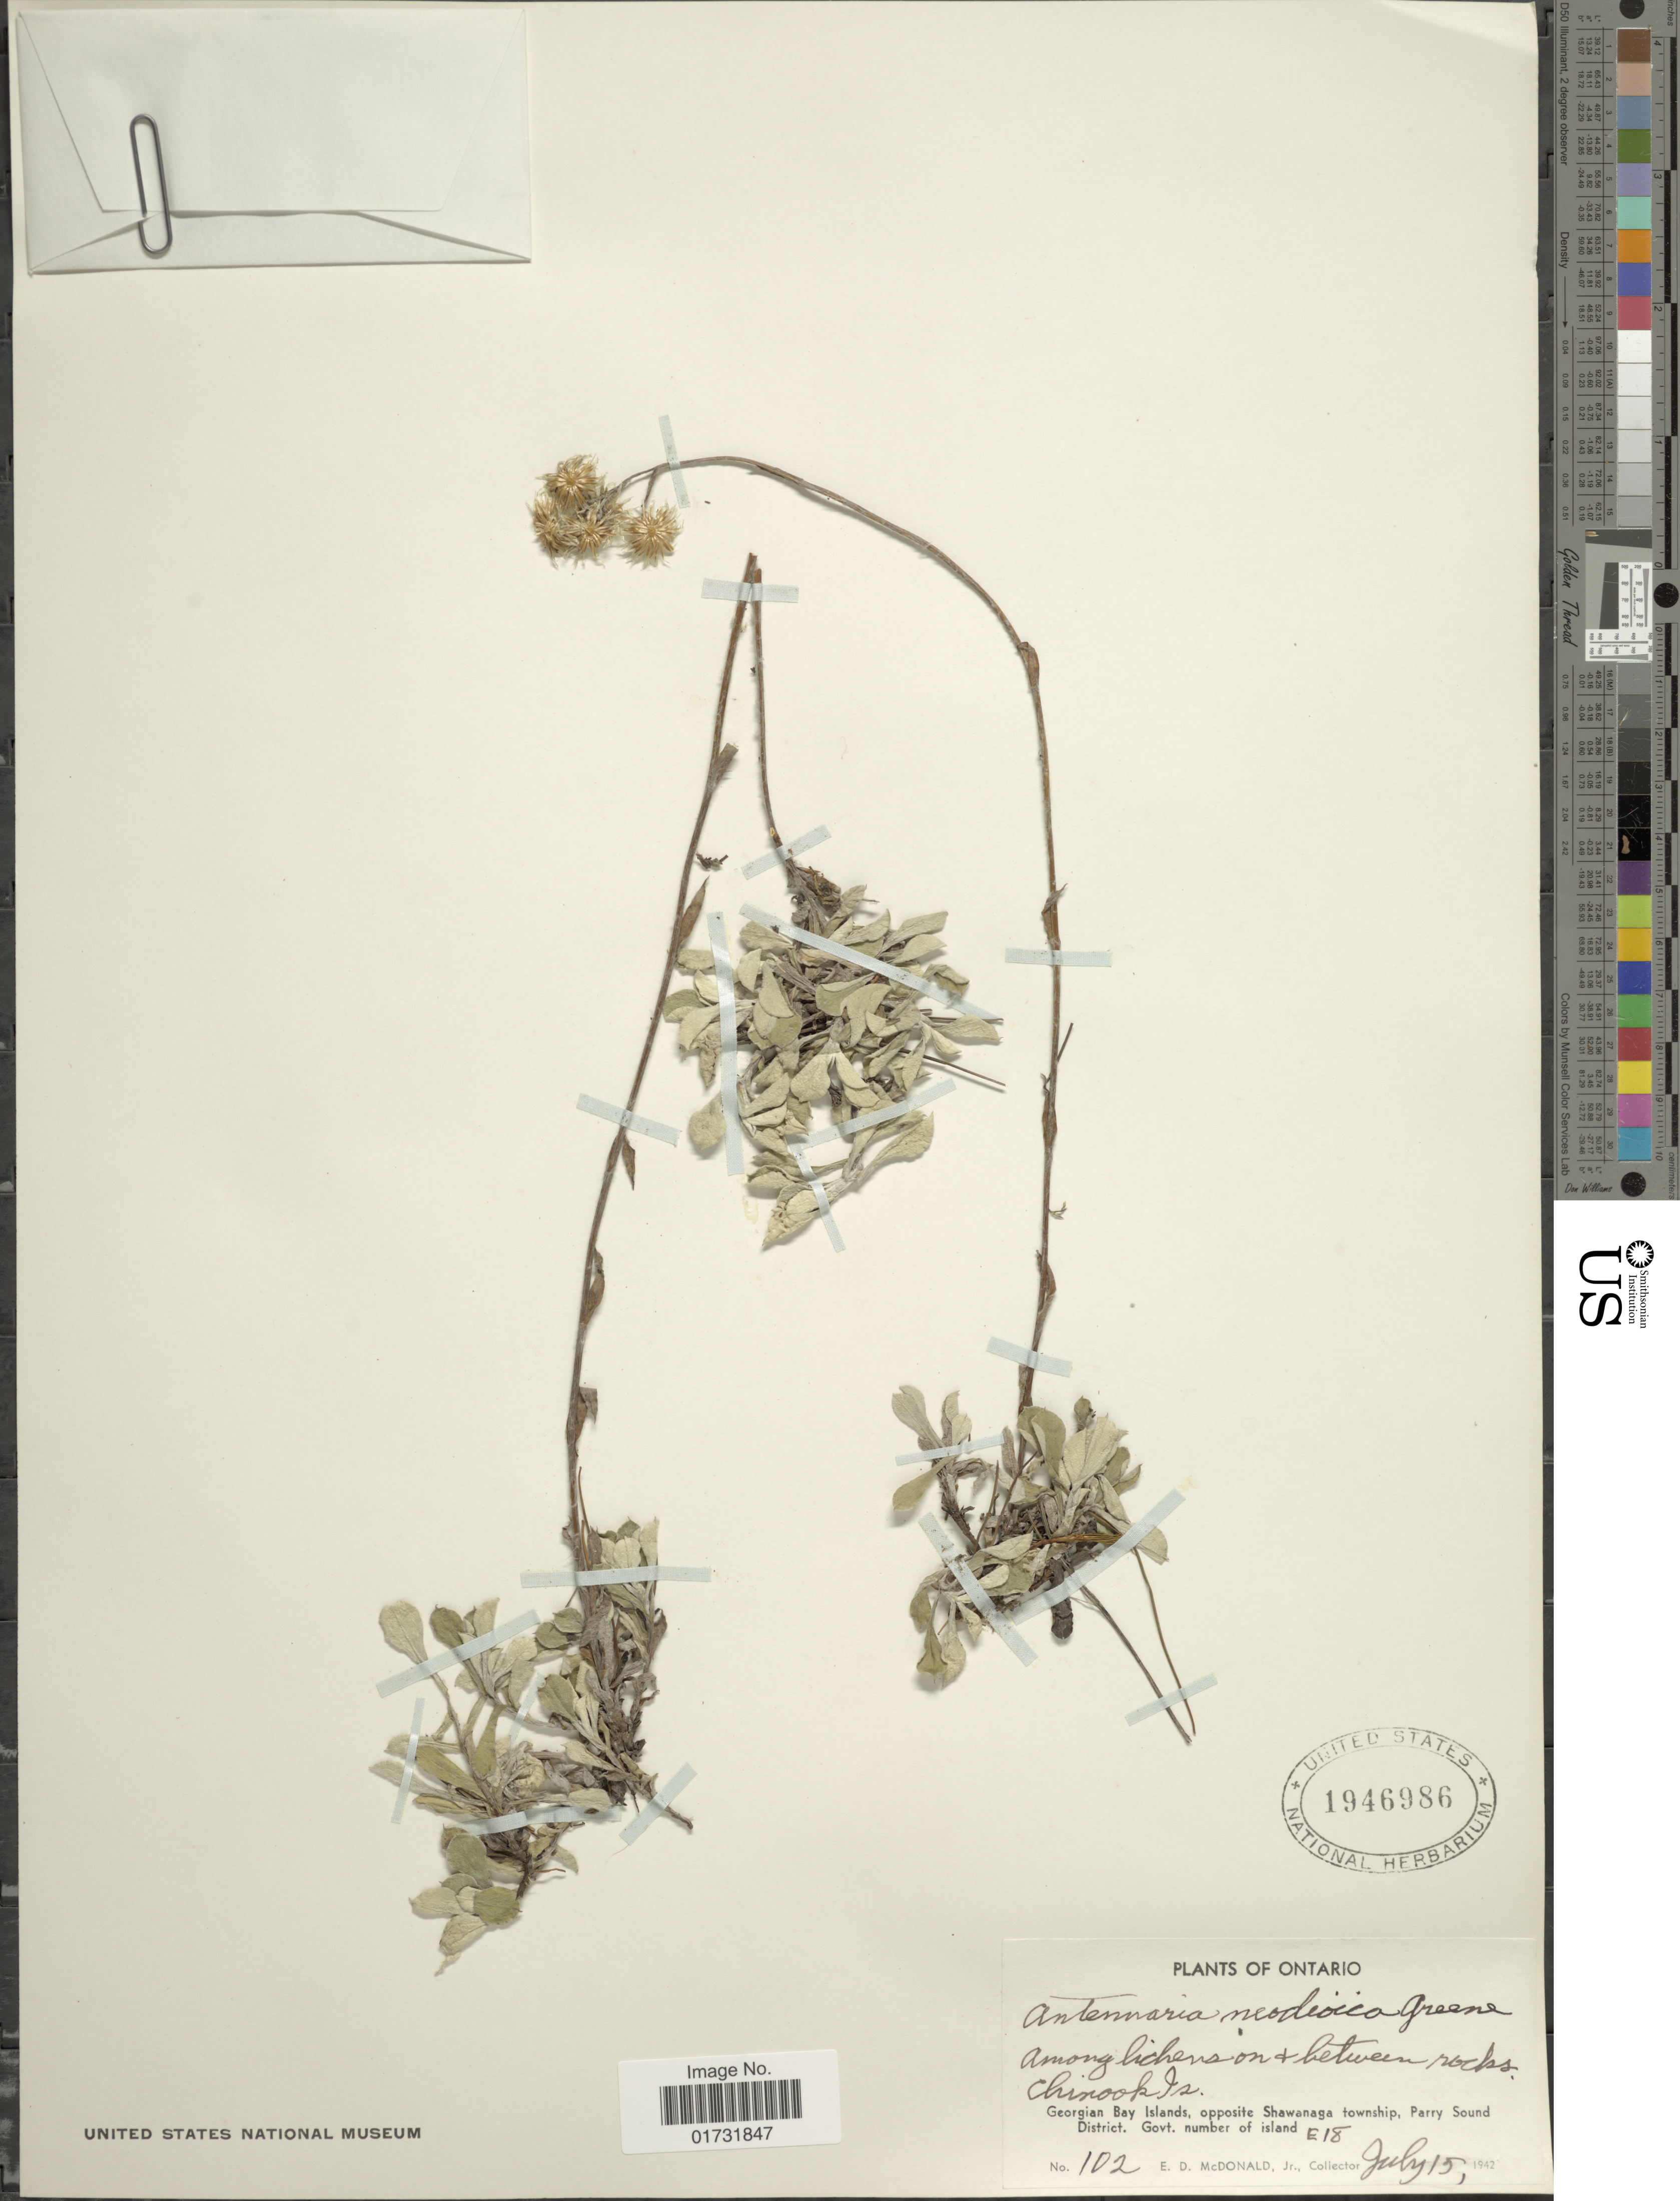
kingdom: Plantae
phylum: Tracheophyta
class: Magnoliopsida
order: Asterales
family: Asteraceae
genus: Antennaria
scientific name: Antennaria neodioica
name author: Greene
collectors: E. D. McDonald Jr.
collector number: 102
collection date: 1942-07-15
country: Canada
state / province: Ontario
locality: Chinook Is. Georgian Bay Islands, opposite Shawanaga township, Parry Sound District. Govt. number of island E18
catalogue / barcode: US 1946986